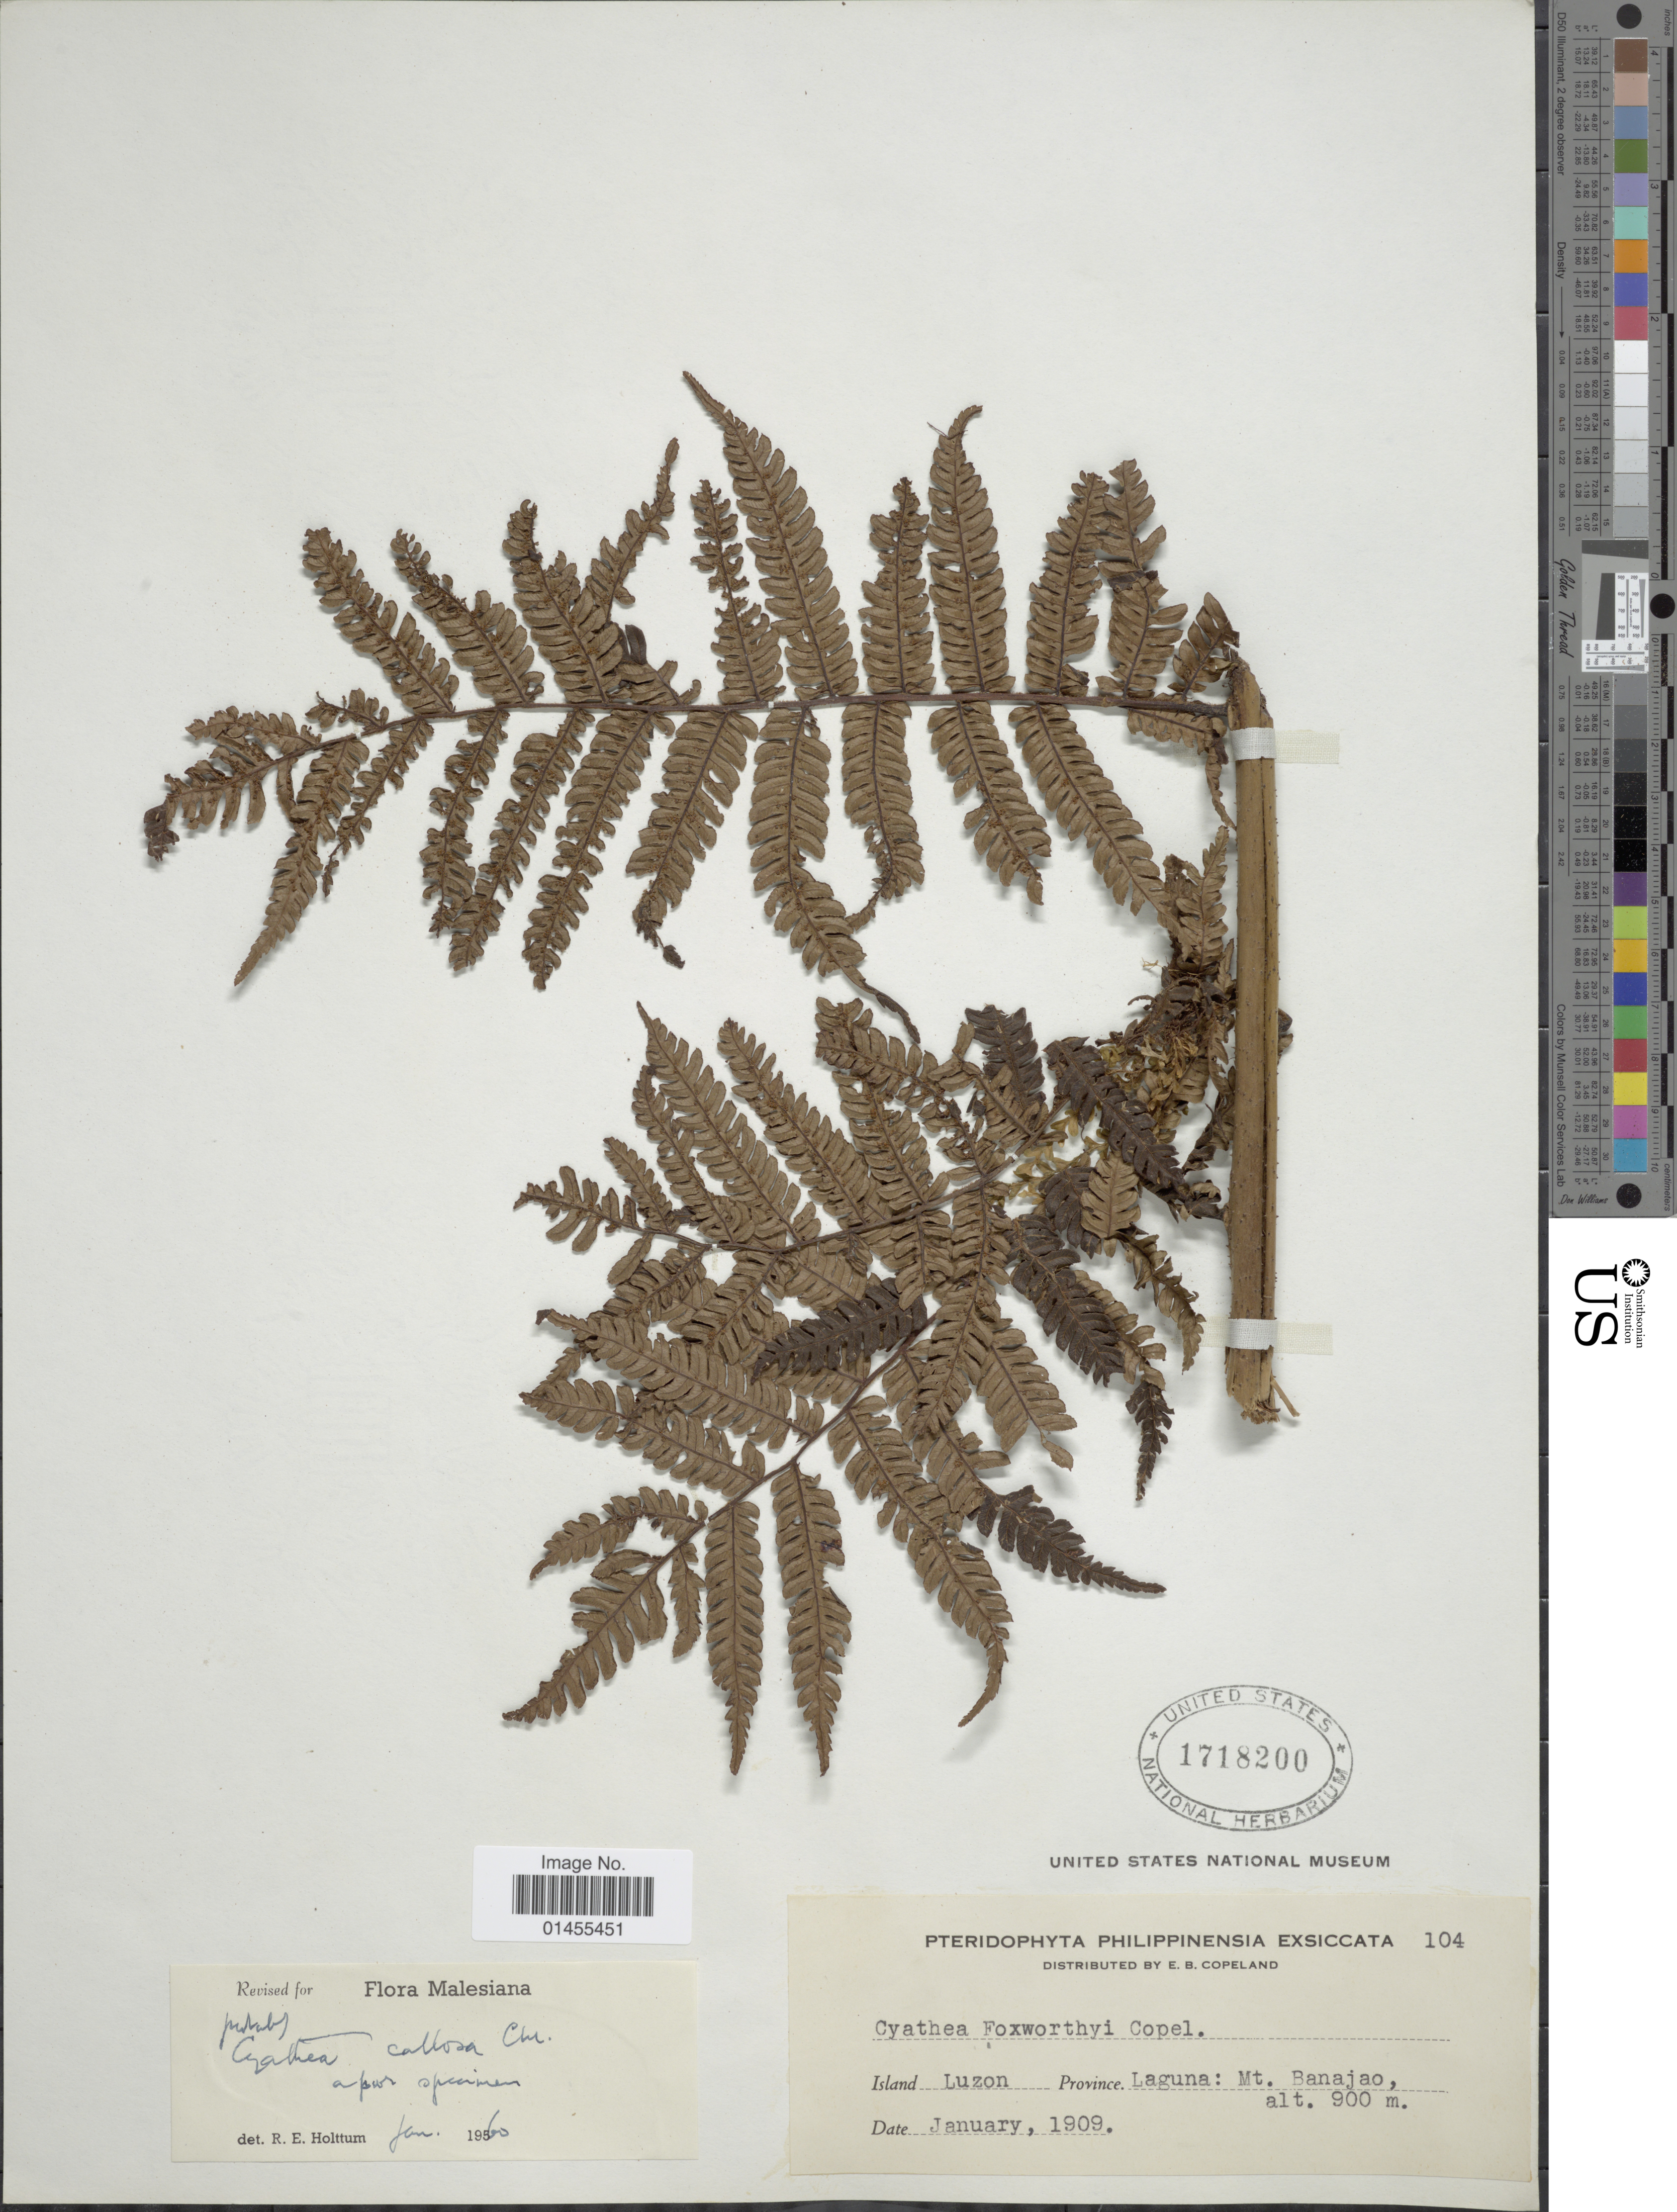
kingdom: Plantae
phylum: Tracheophyta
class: Polypodiopsida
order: Cyatheales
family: Cyatheaceae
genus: Alsophila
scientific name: Alsophila callosa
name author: (Christ) R.M. Tryon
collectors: E. B. Copeland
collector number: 104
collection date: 1909-01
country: Philippines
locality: Island Luzon, proinve: Laguna: Mt. Banajao.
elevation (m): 900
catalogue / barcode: US 1718200